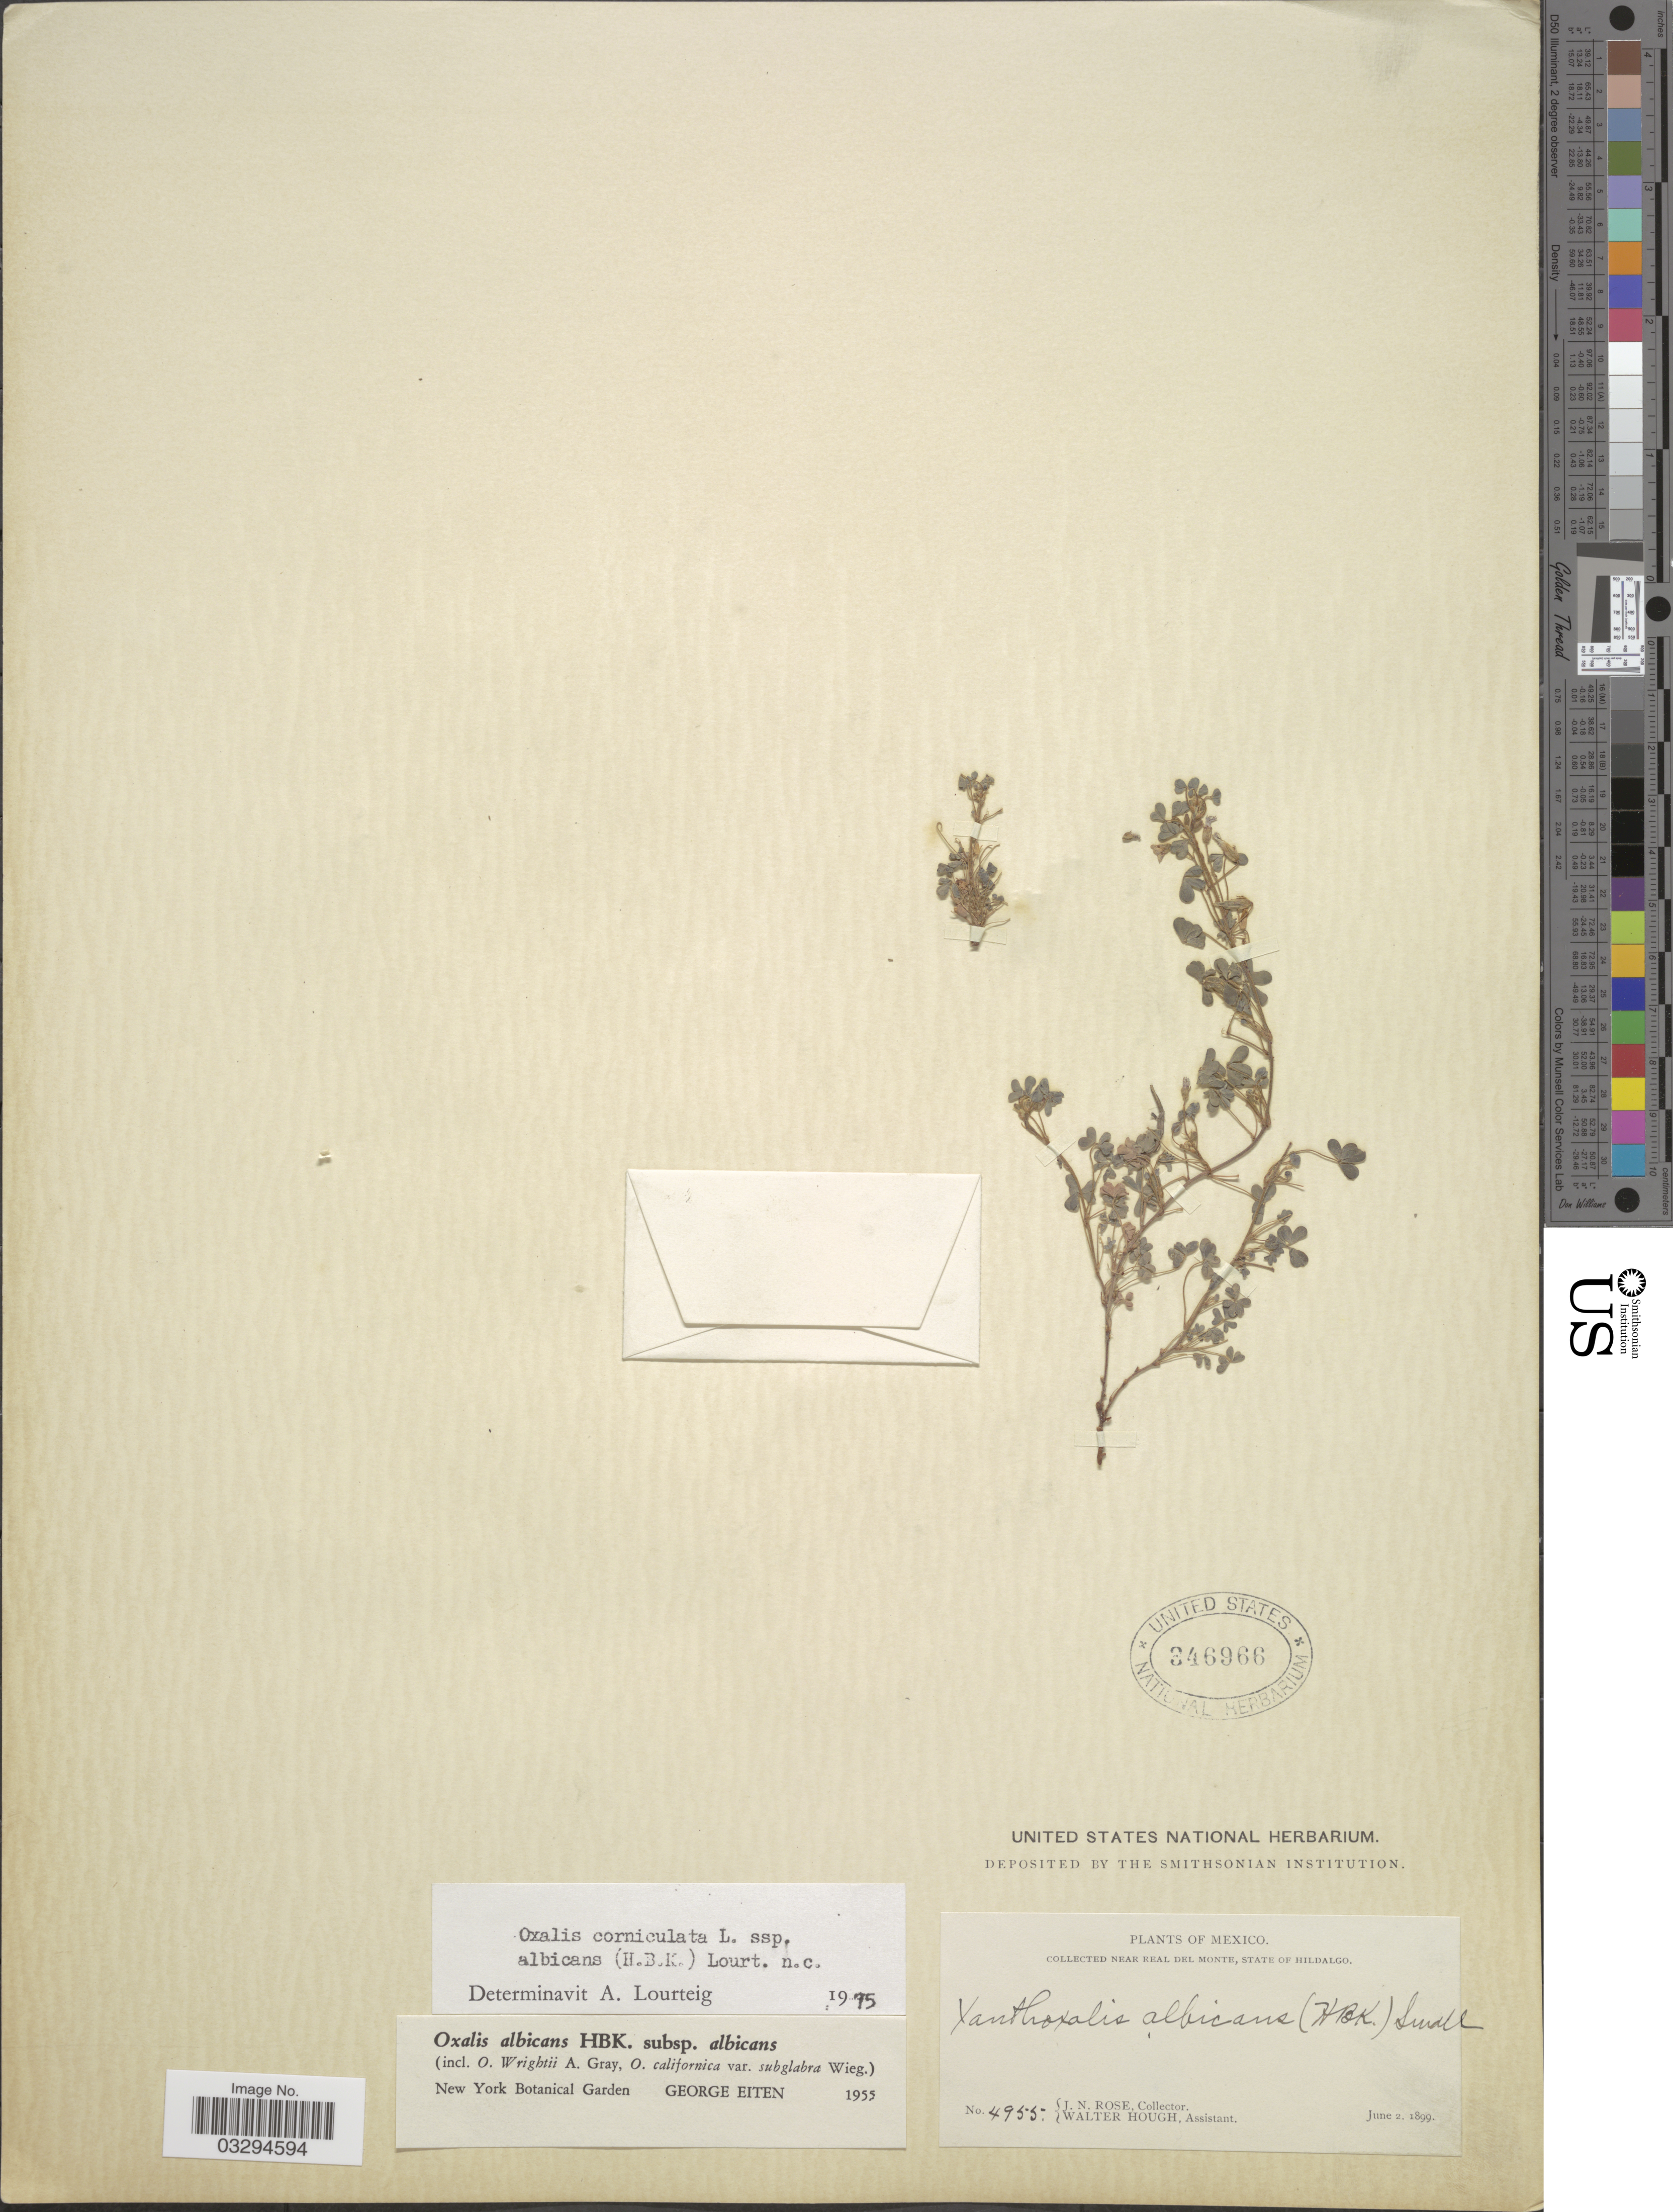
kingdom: Plantae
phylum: Tracheophyta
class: Magnoliopsida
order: Oxalidales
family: Oxalidaceae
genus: Oxalis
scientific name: Oxalis corniculata subsp. albicans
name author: (Kunth) Lourteig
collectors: J. N. Rose & W. Hough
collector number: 4955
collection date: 1899-06-02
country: Mexico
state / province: Hidalgo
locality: Near Real del Monte.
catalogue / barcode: US 346966